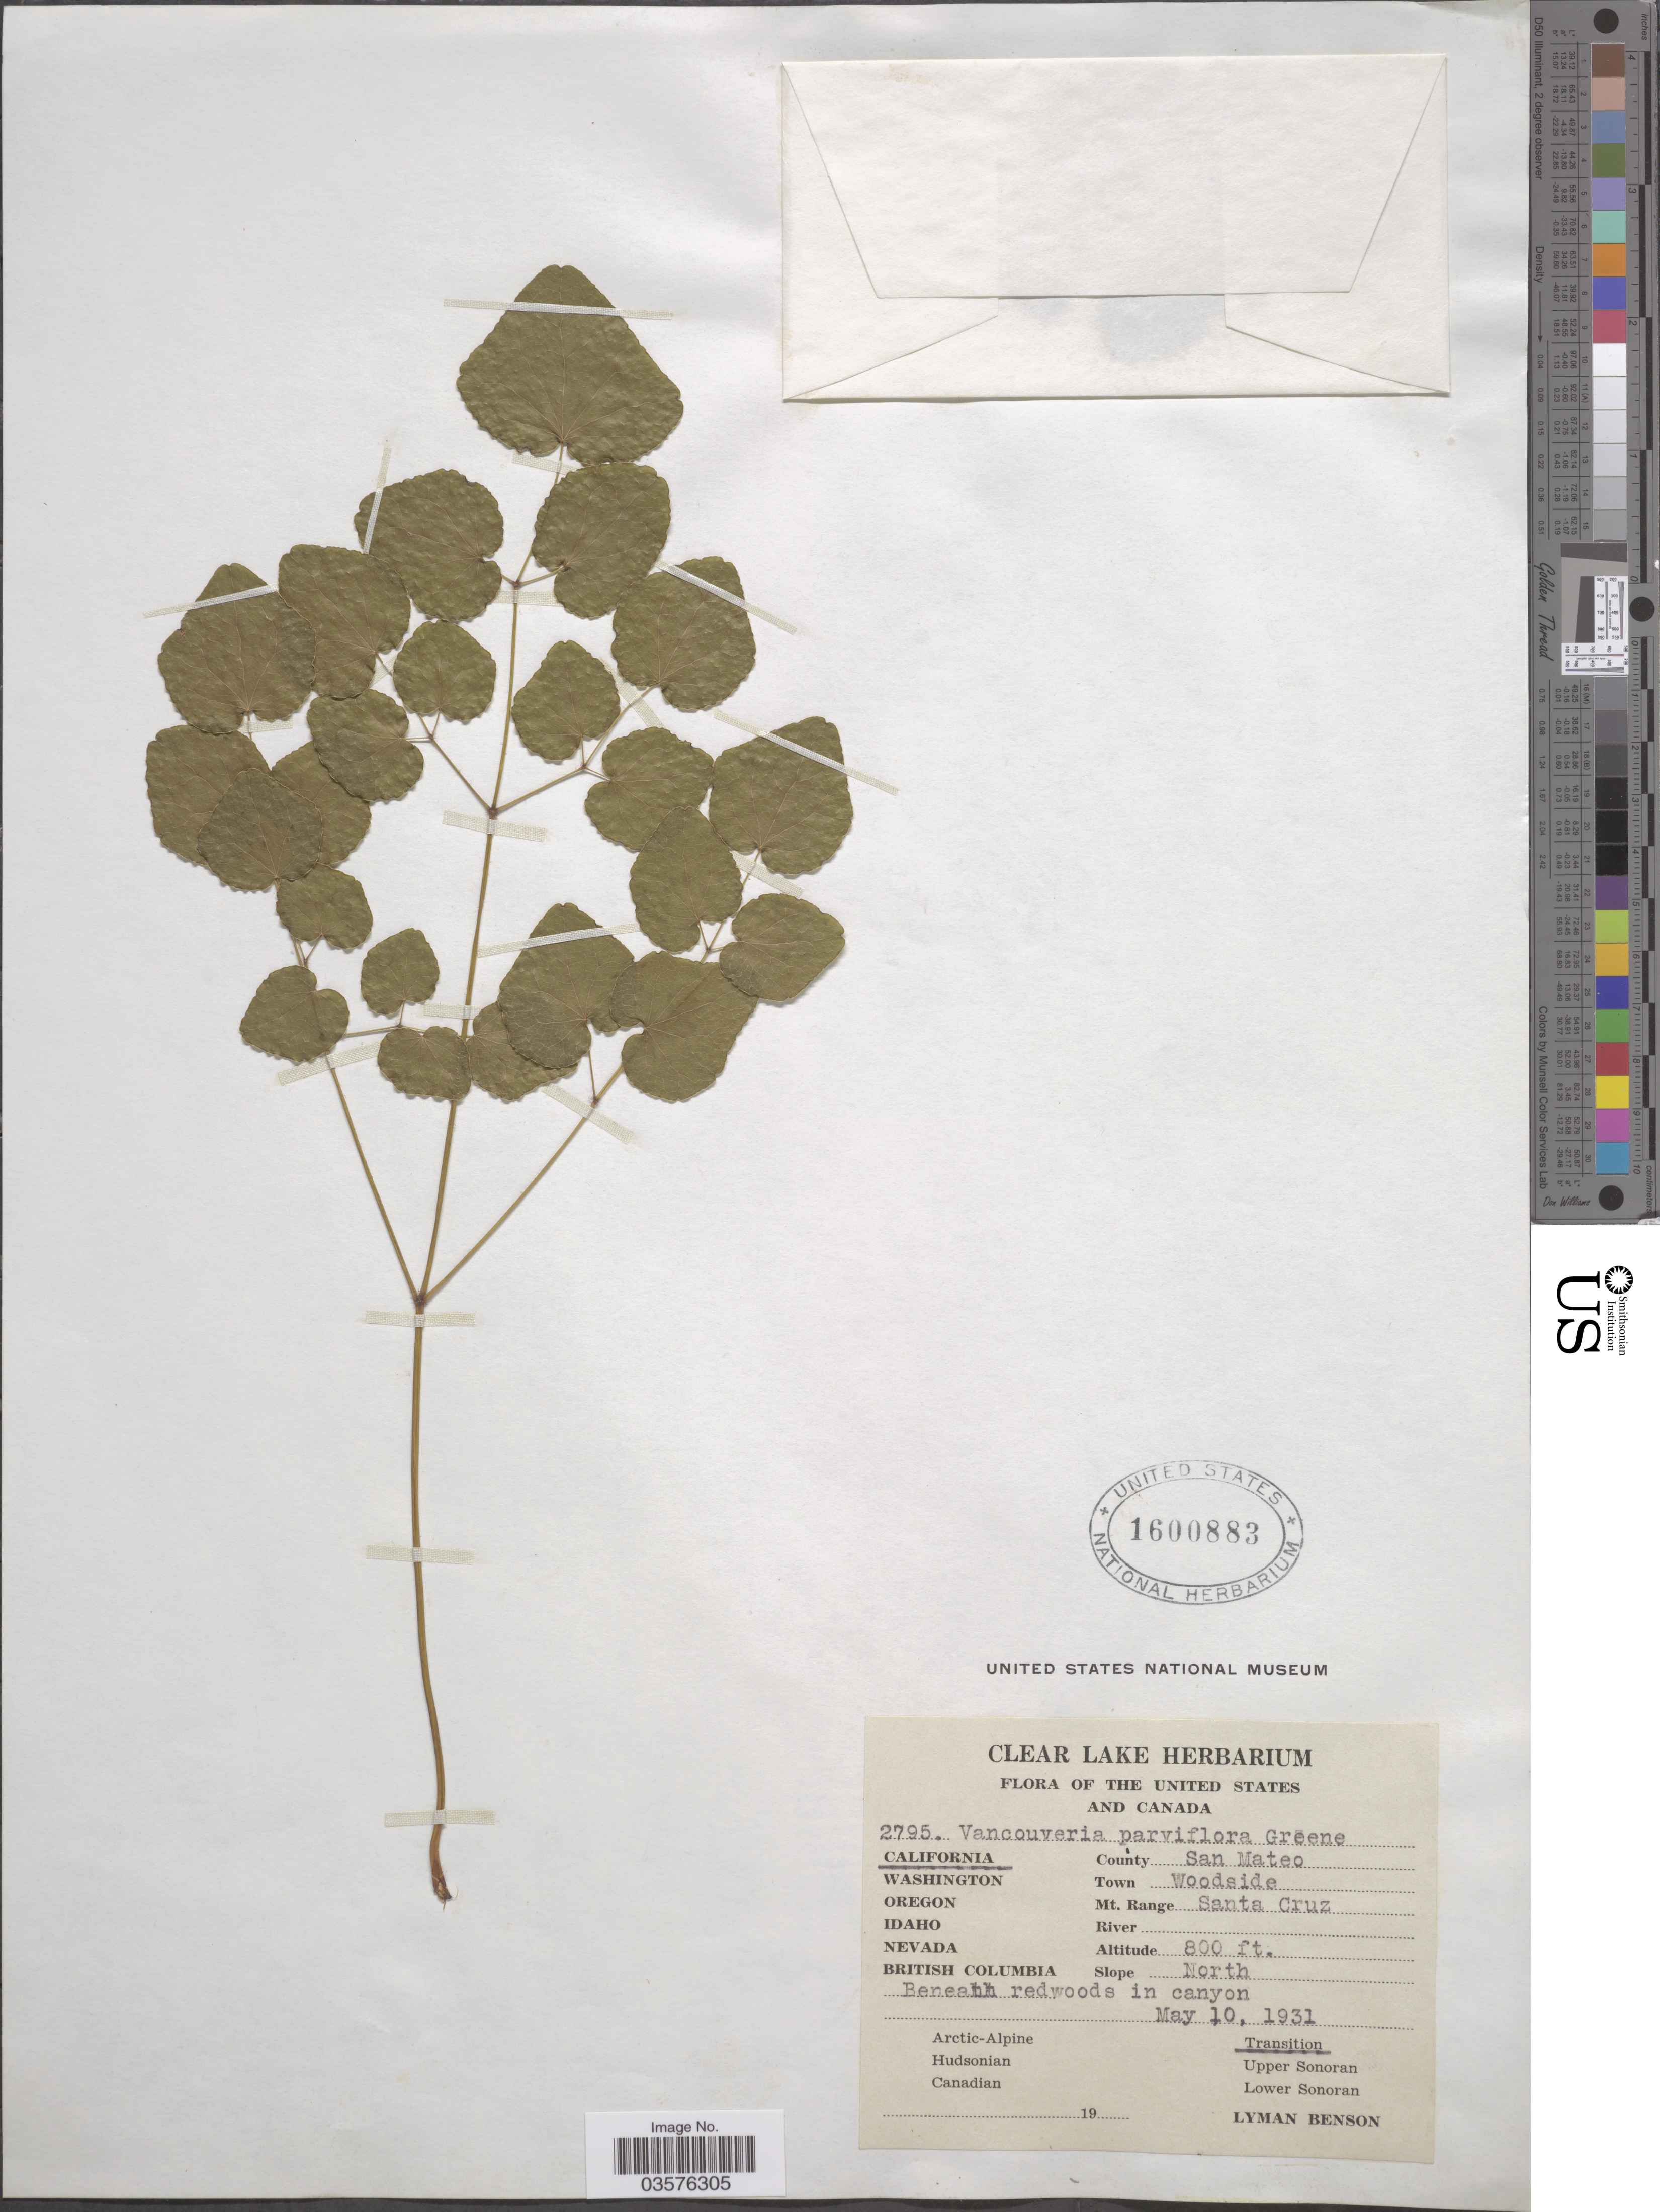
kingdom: Plantae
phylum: Tracheophyta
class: Magnoliopsida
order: Ranunculales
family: Berberidaceae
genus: Vancouveria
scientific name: Vancouveria parviflora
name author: Greene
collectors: L. D. Benson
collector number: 2795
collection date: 1931-05-10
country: United States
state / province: California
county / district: San Mateo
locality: County San Mateo. Town Woodside. Mt. Range Santa Cruz. Slope North.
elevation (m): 244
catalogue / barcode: US 1600883